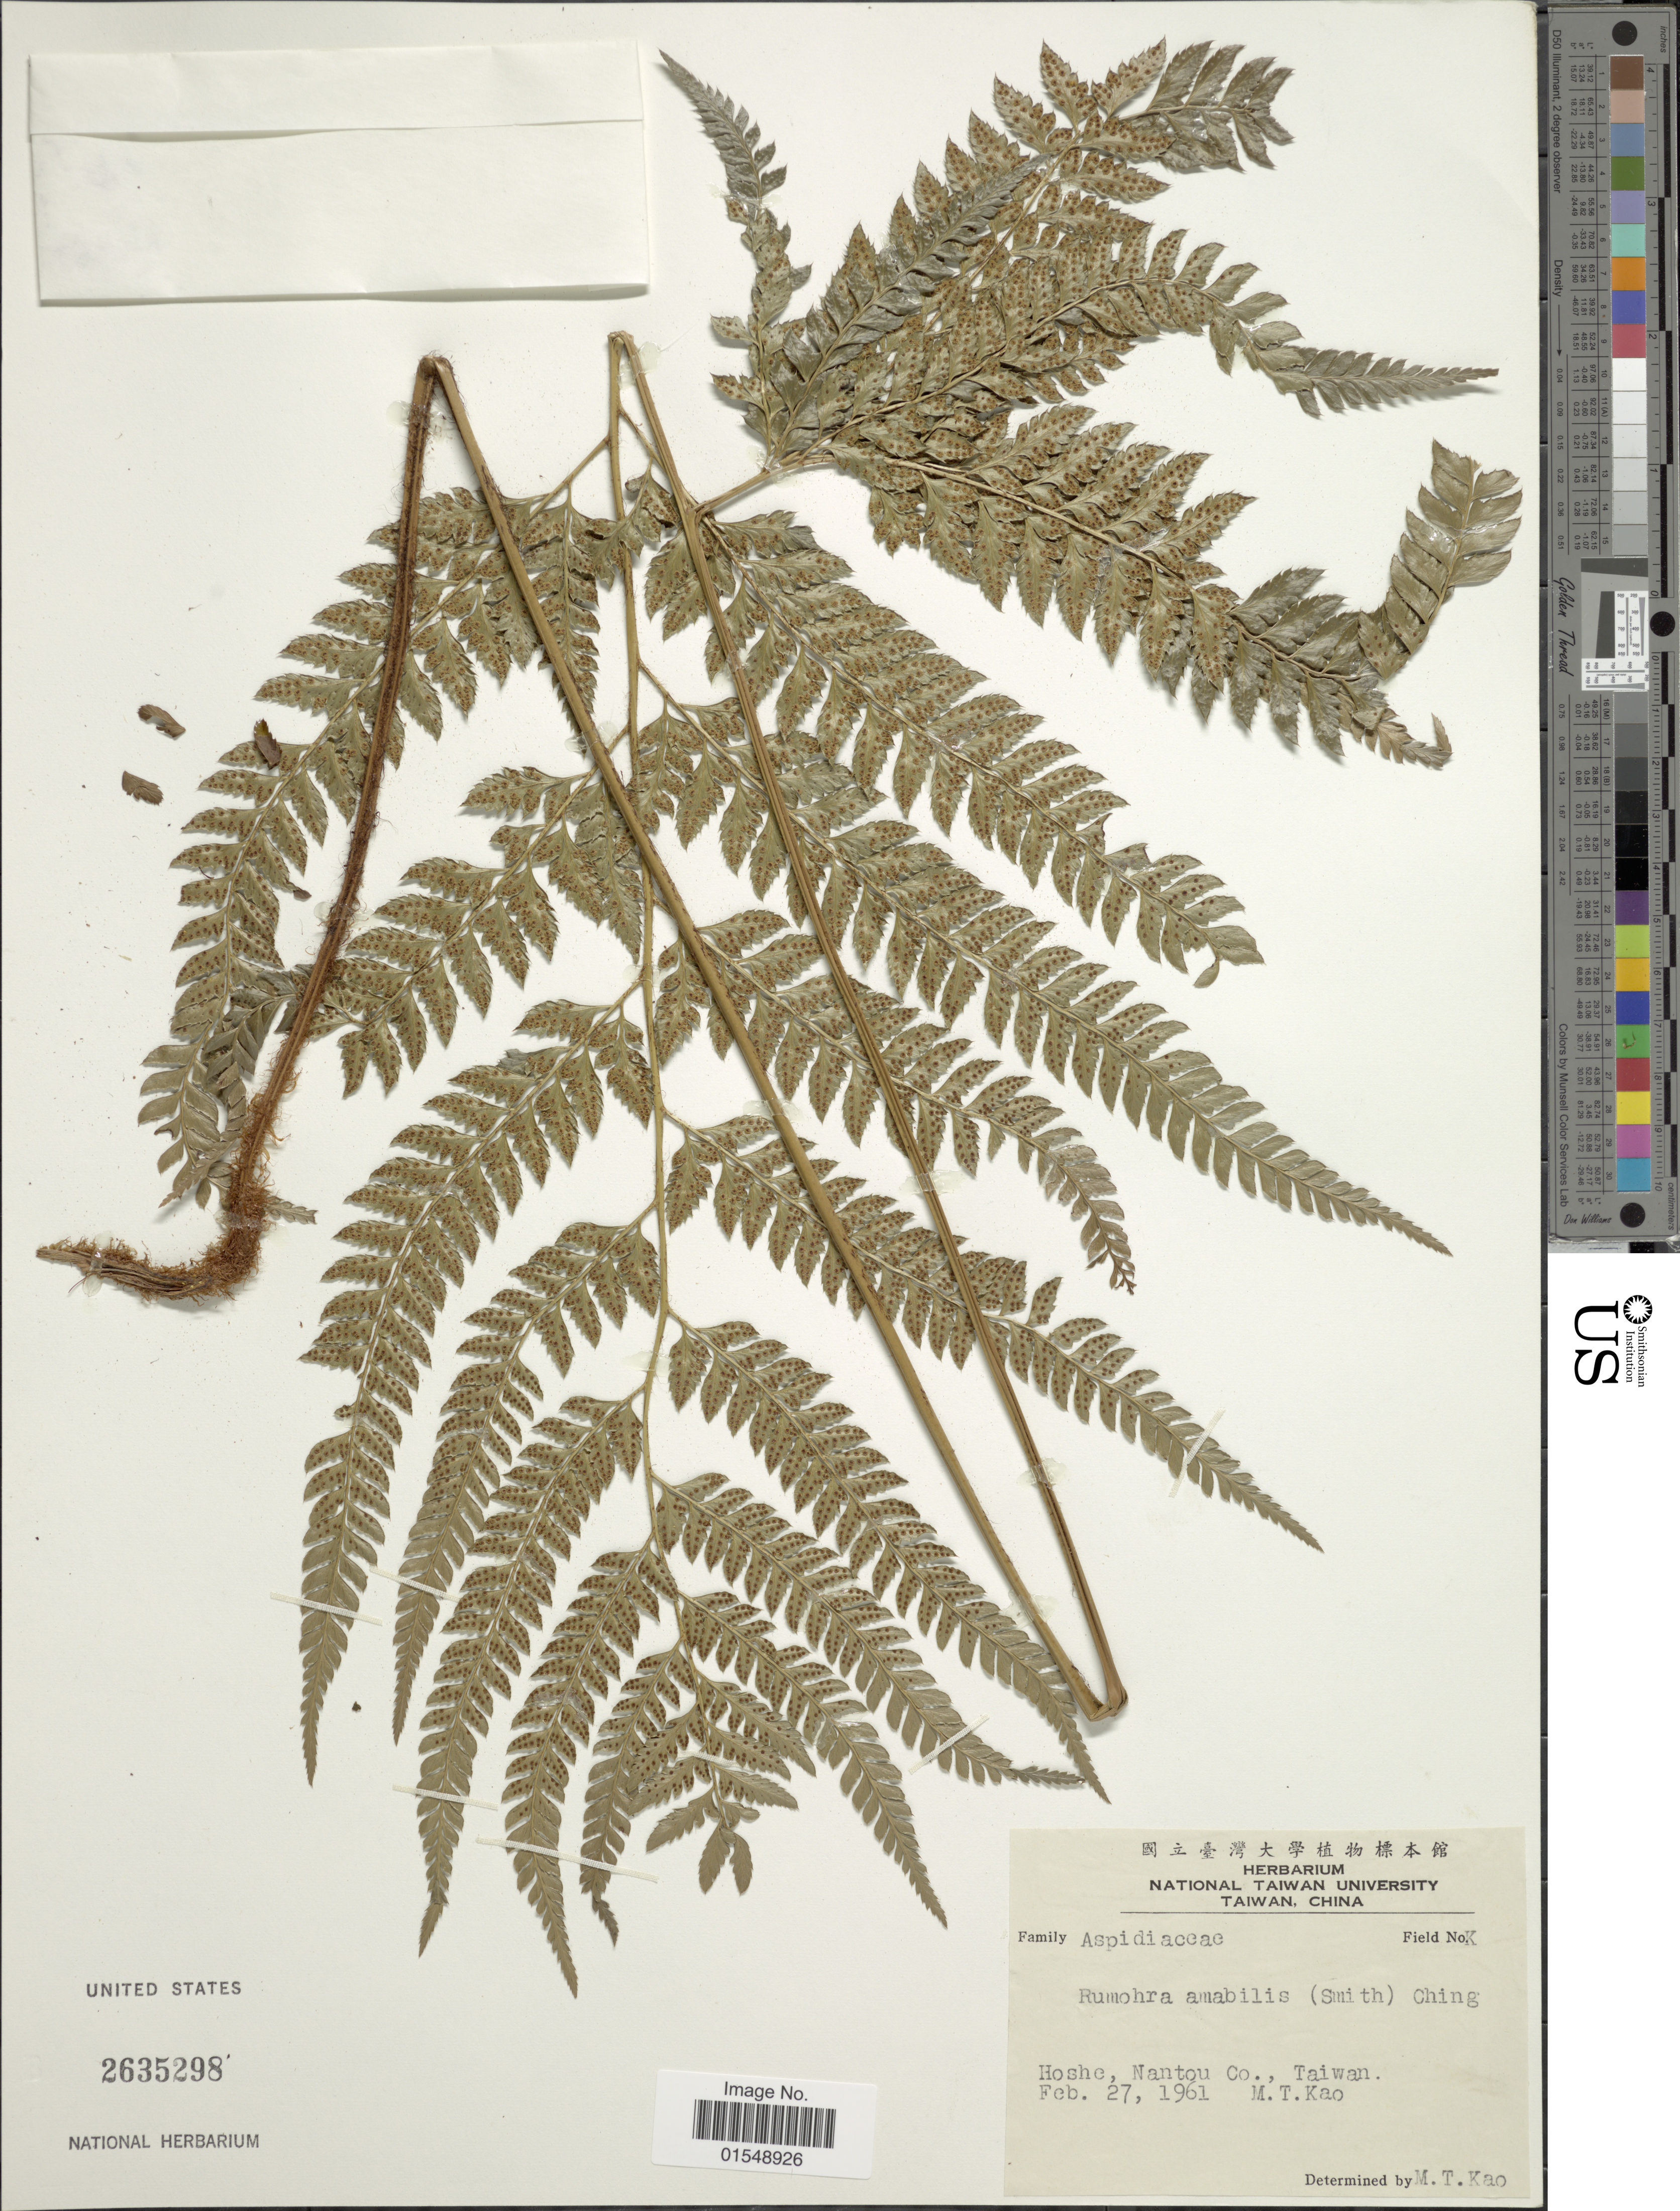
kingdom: Plantae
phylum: Tracheophyta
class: Polypodiopsida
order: Polypodiales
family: Dryopteridaceae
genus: Arachniodes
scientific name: Arachniodes amabilis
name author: (Blume) Tindale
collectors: M. T. Kao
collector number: K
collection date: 1961-02-27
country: Taiwan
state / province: Nantou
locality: Hoshe, Nantou Co., taiwan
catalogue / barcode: US 2635298